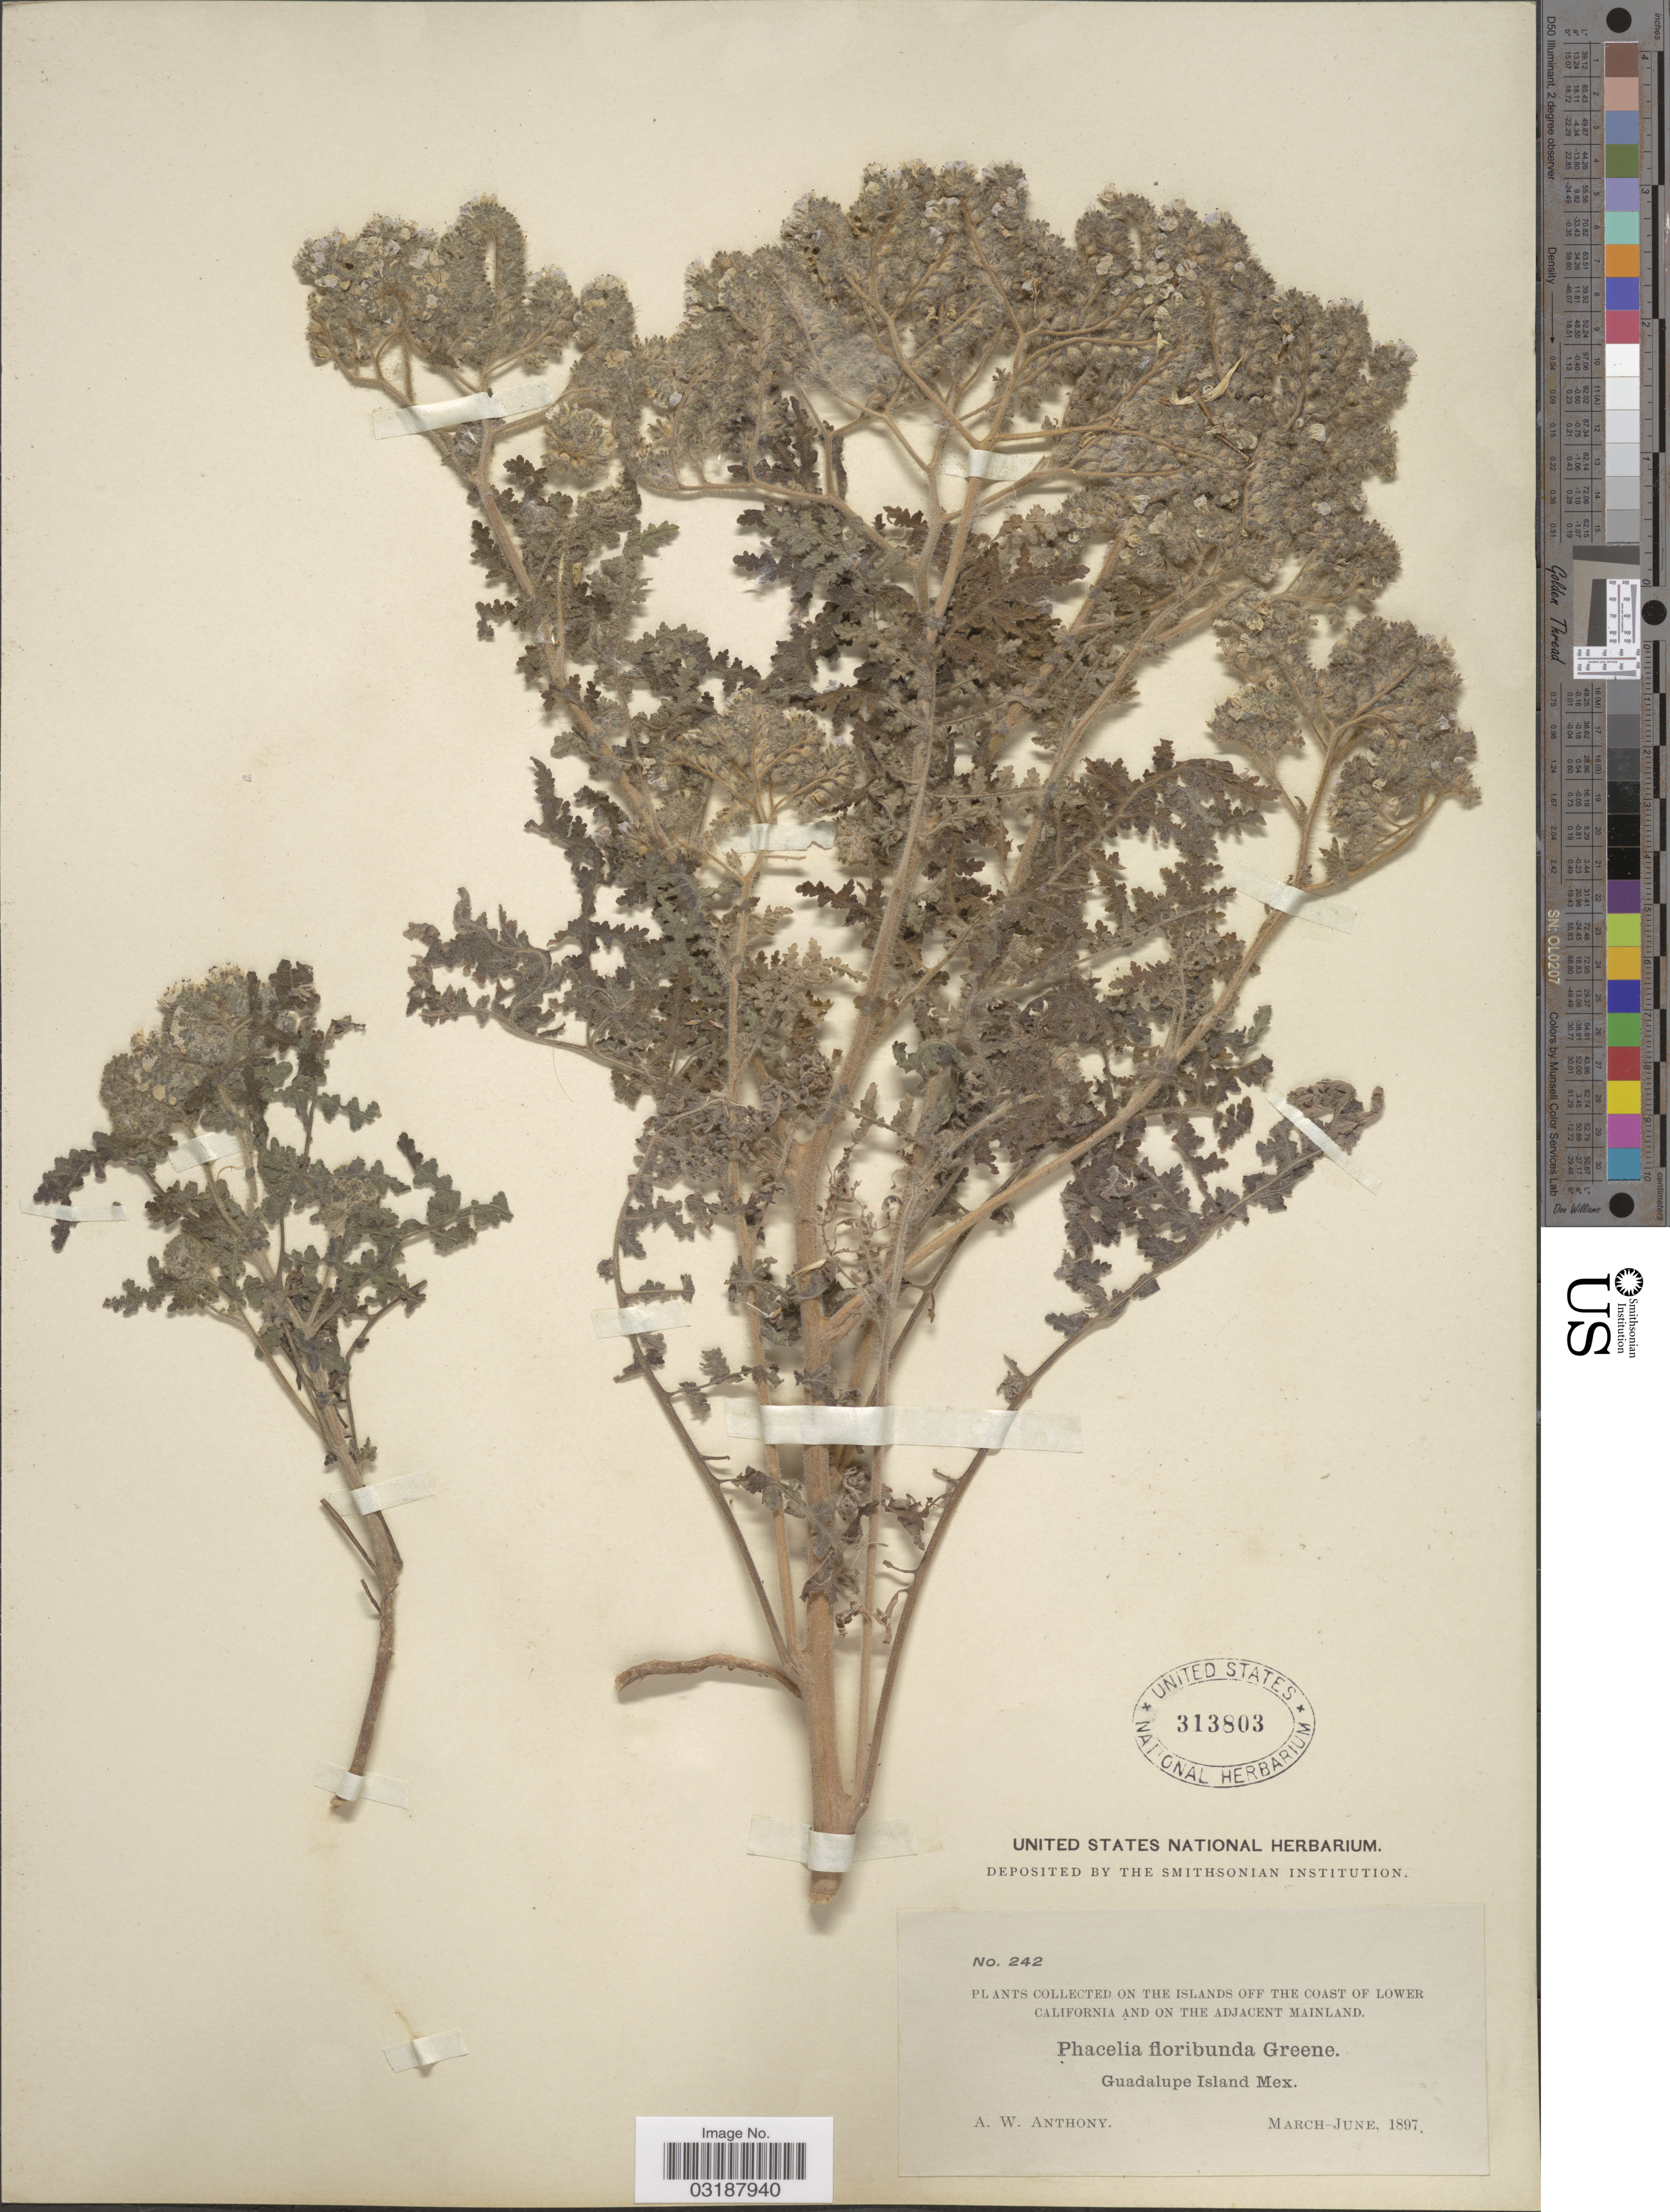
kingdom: Plantae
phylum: Tracheophyta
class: Magnoliopsida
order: Boraginales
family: Hydrophyllaceae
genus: Phacelia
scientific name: Phacelia floribunda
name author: Greene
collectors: A. W. Anthony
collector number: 242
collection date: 1897-03/1897-06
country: Mexico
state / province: Baja California Norte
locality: On the Islands off the Coast of Lower California and on the adjacent Mainland. Guadalupe Island Mex.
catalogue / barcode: US 313803